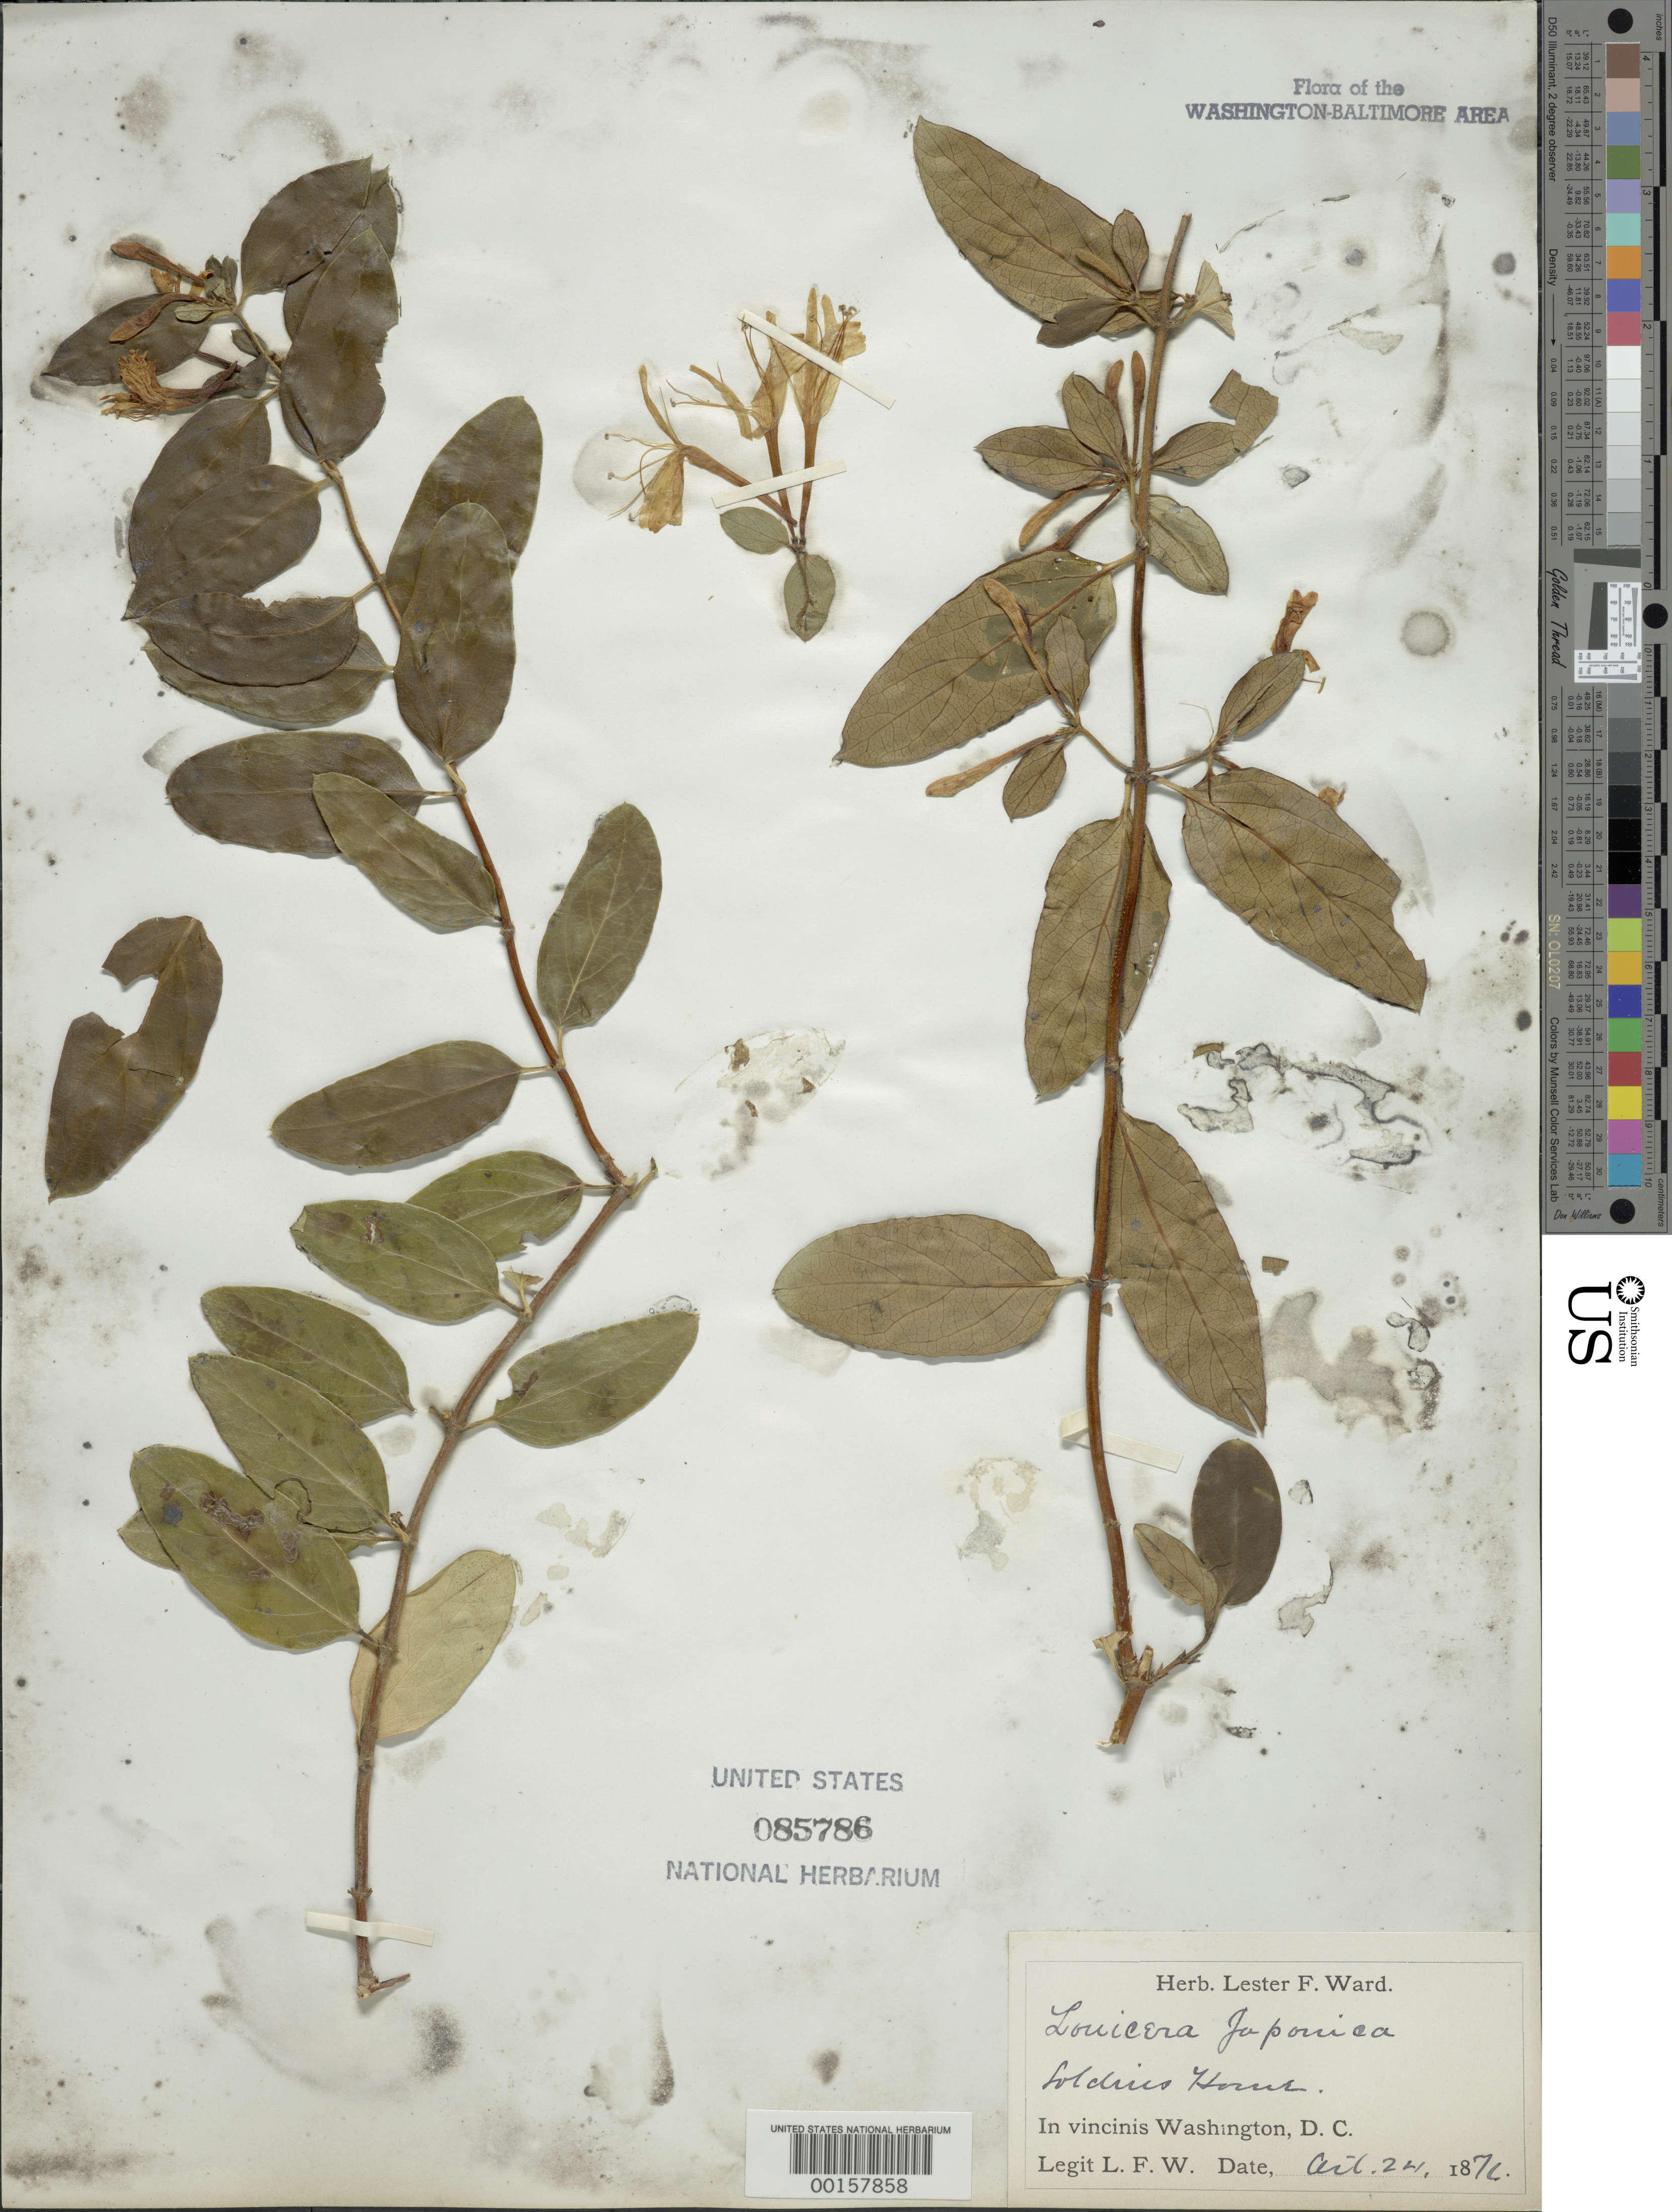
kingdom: Plantae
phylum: Tracheophyta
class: Magnoliopsida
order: Dipsacales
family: Caprifoliaceae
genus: Lonicera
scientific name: Lonicera japonica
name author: Thunb.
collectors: L. F. Ward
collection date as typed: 24 Oct 1876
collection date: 1876-10-24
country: United States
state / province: District of Columbia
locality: Soldiers Home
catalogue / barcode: US 85786